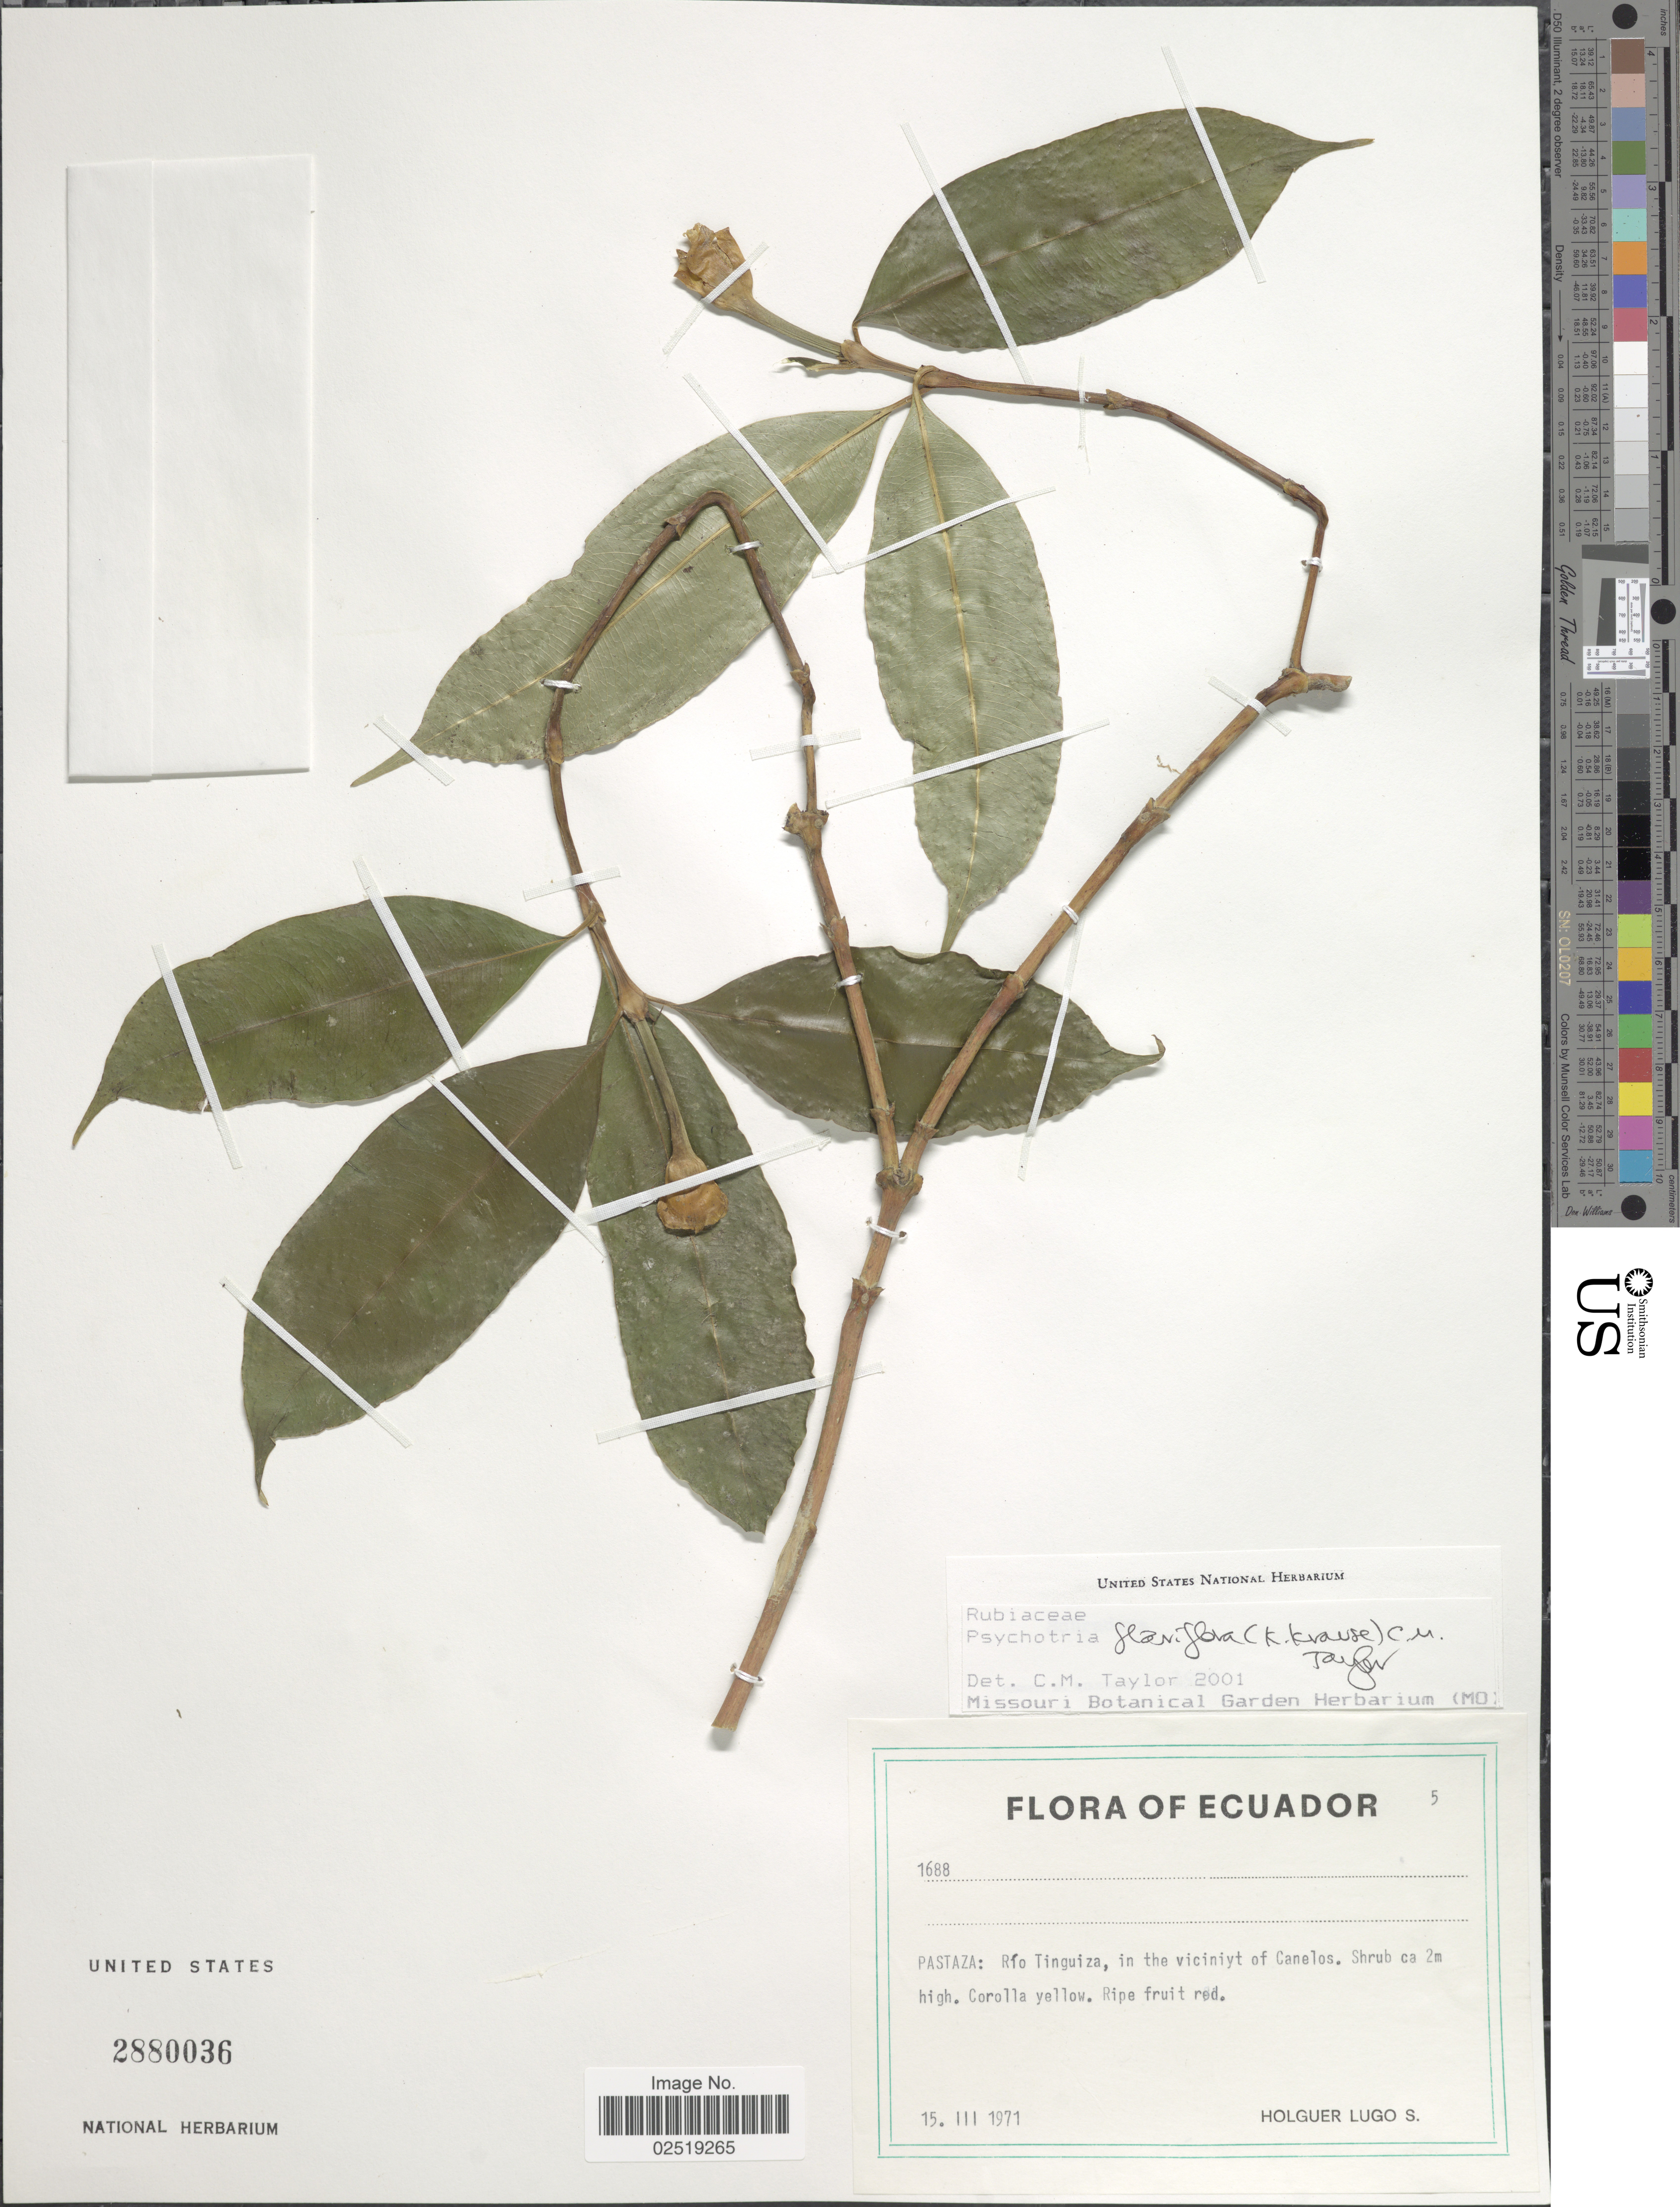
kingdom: Plantae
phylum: Tracheophyta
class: Magnoliopsida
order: Gentianales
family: Rubiaceae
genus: Psychotria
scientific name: Psychotria flaviflora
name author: (K. Krause) C.M. Taylor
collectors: H. Lugo S.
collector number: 1688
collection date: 1971-03-15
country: Ecuador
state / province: Pastaza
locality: Pastaza: Rio Tinguiza, in the vicinity of Canelos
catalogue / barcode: US 2880036